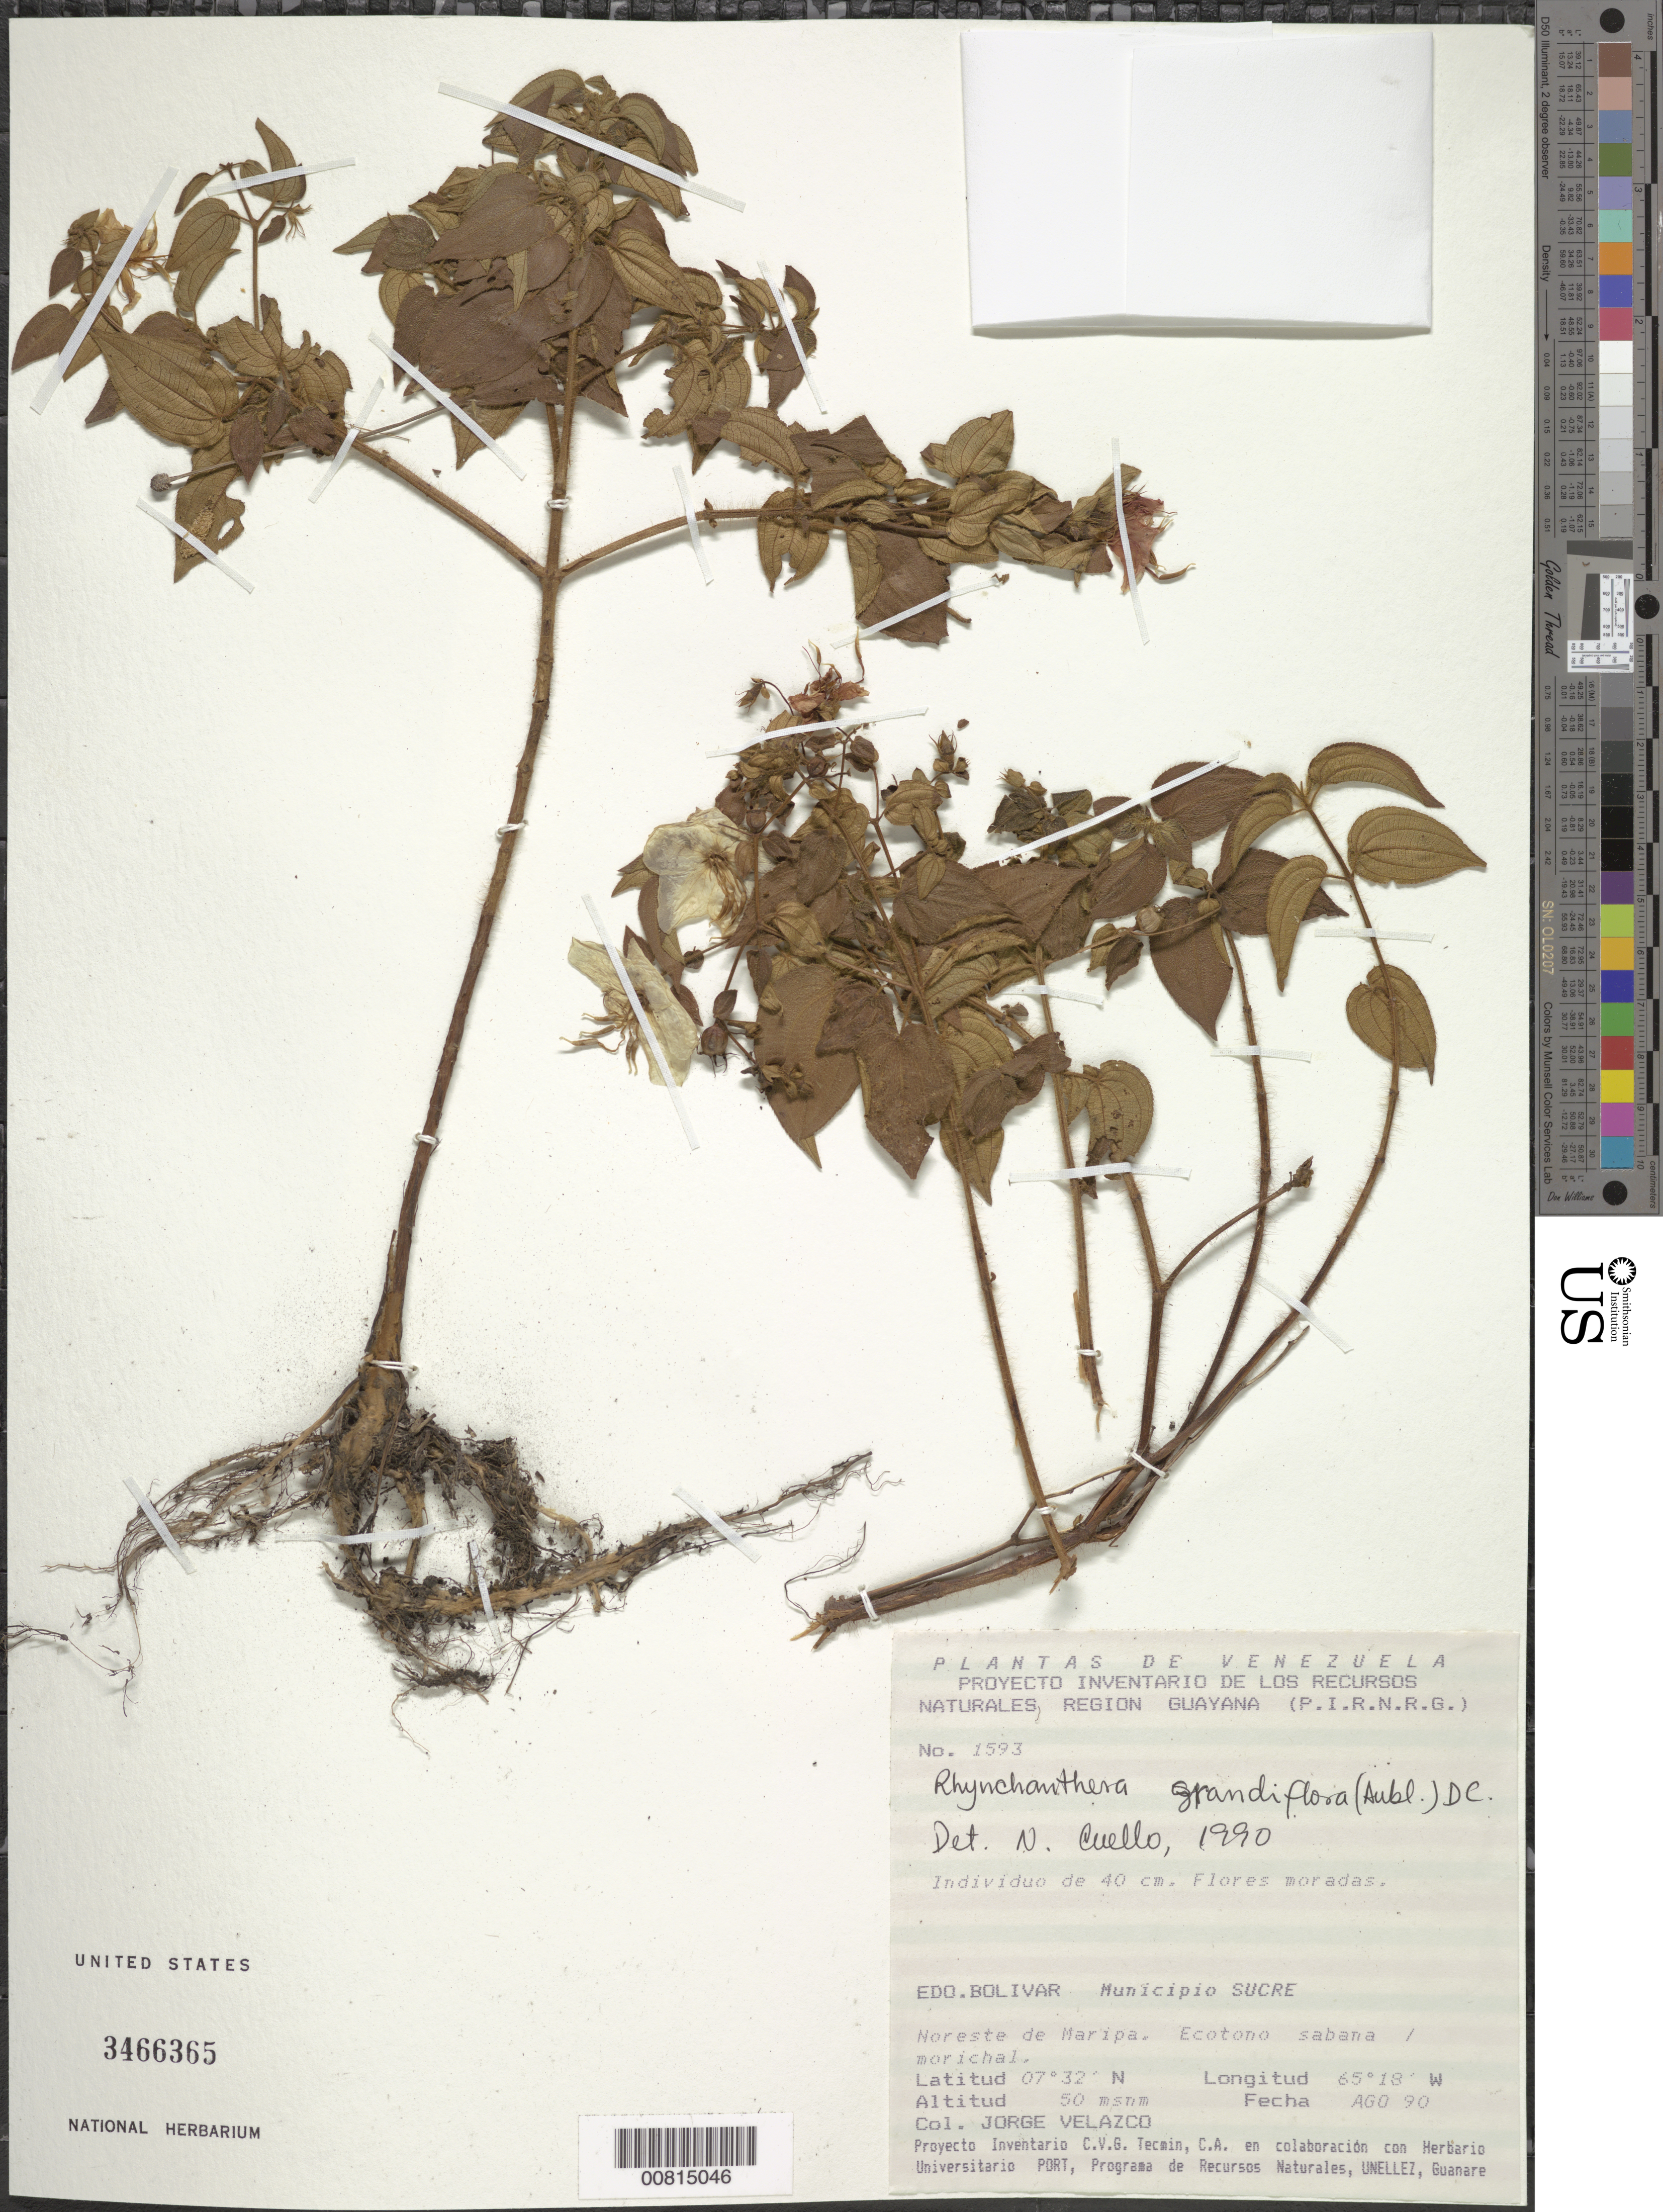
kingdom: Plantae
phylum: Tracheophyta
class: Magnoliopsida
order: Myrtales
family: Melastomataceae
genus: Rhynchanthera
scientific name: Rhynchanthera grandiflora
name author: (Aubl.) DC.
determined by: Cuello, Nidia L.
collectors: J. Velazco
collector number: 1593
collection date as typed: Aug-90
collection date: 1990-08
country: Venezuela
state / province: Bolívar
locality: Mun. Sucre, NE de Maripa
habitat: Ecotono sabana/morichal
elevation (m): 50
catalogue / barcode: US 3466365